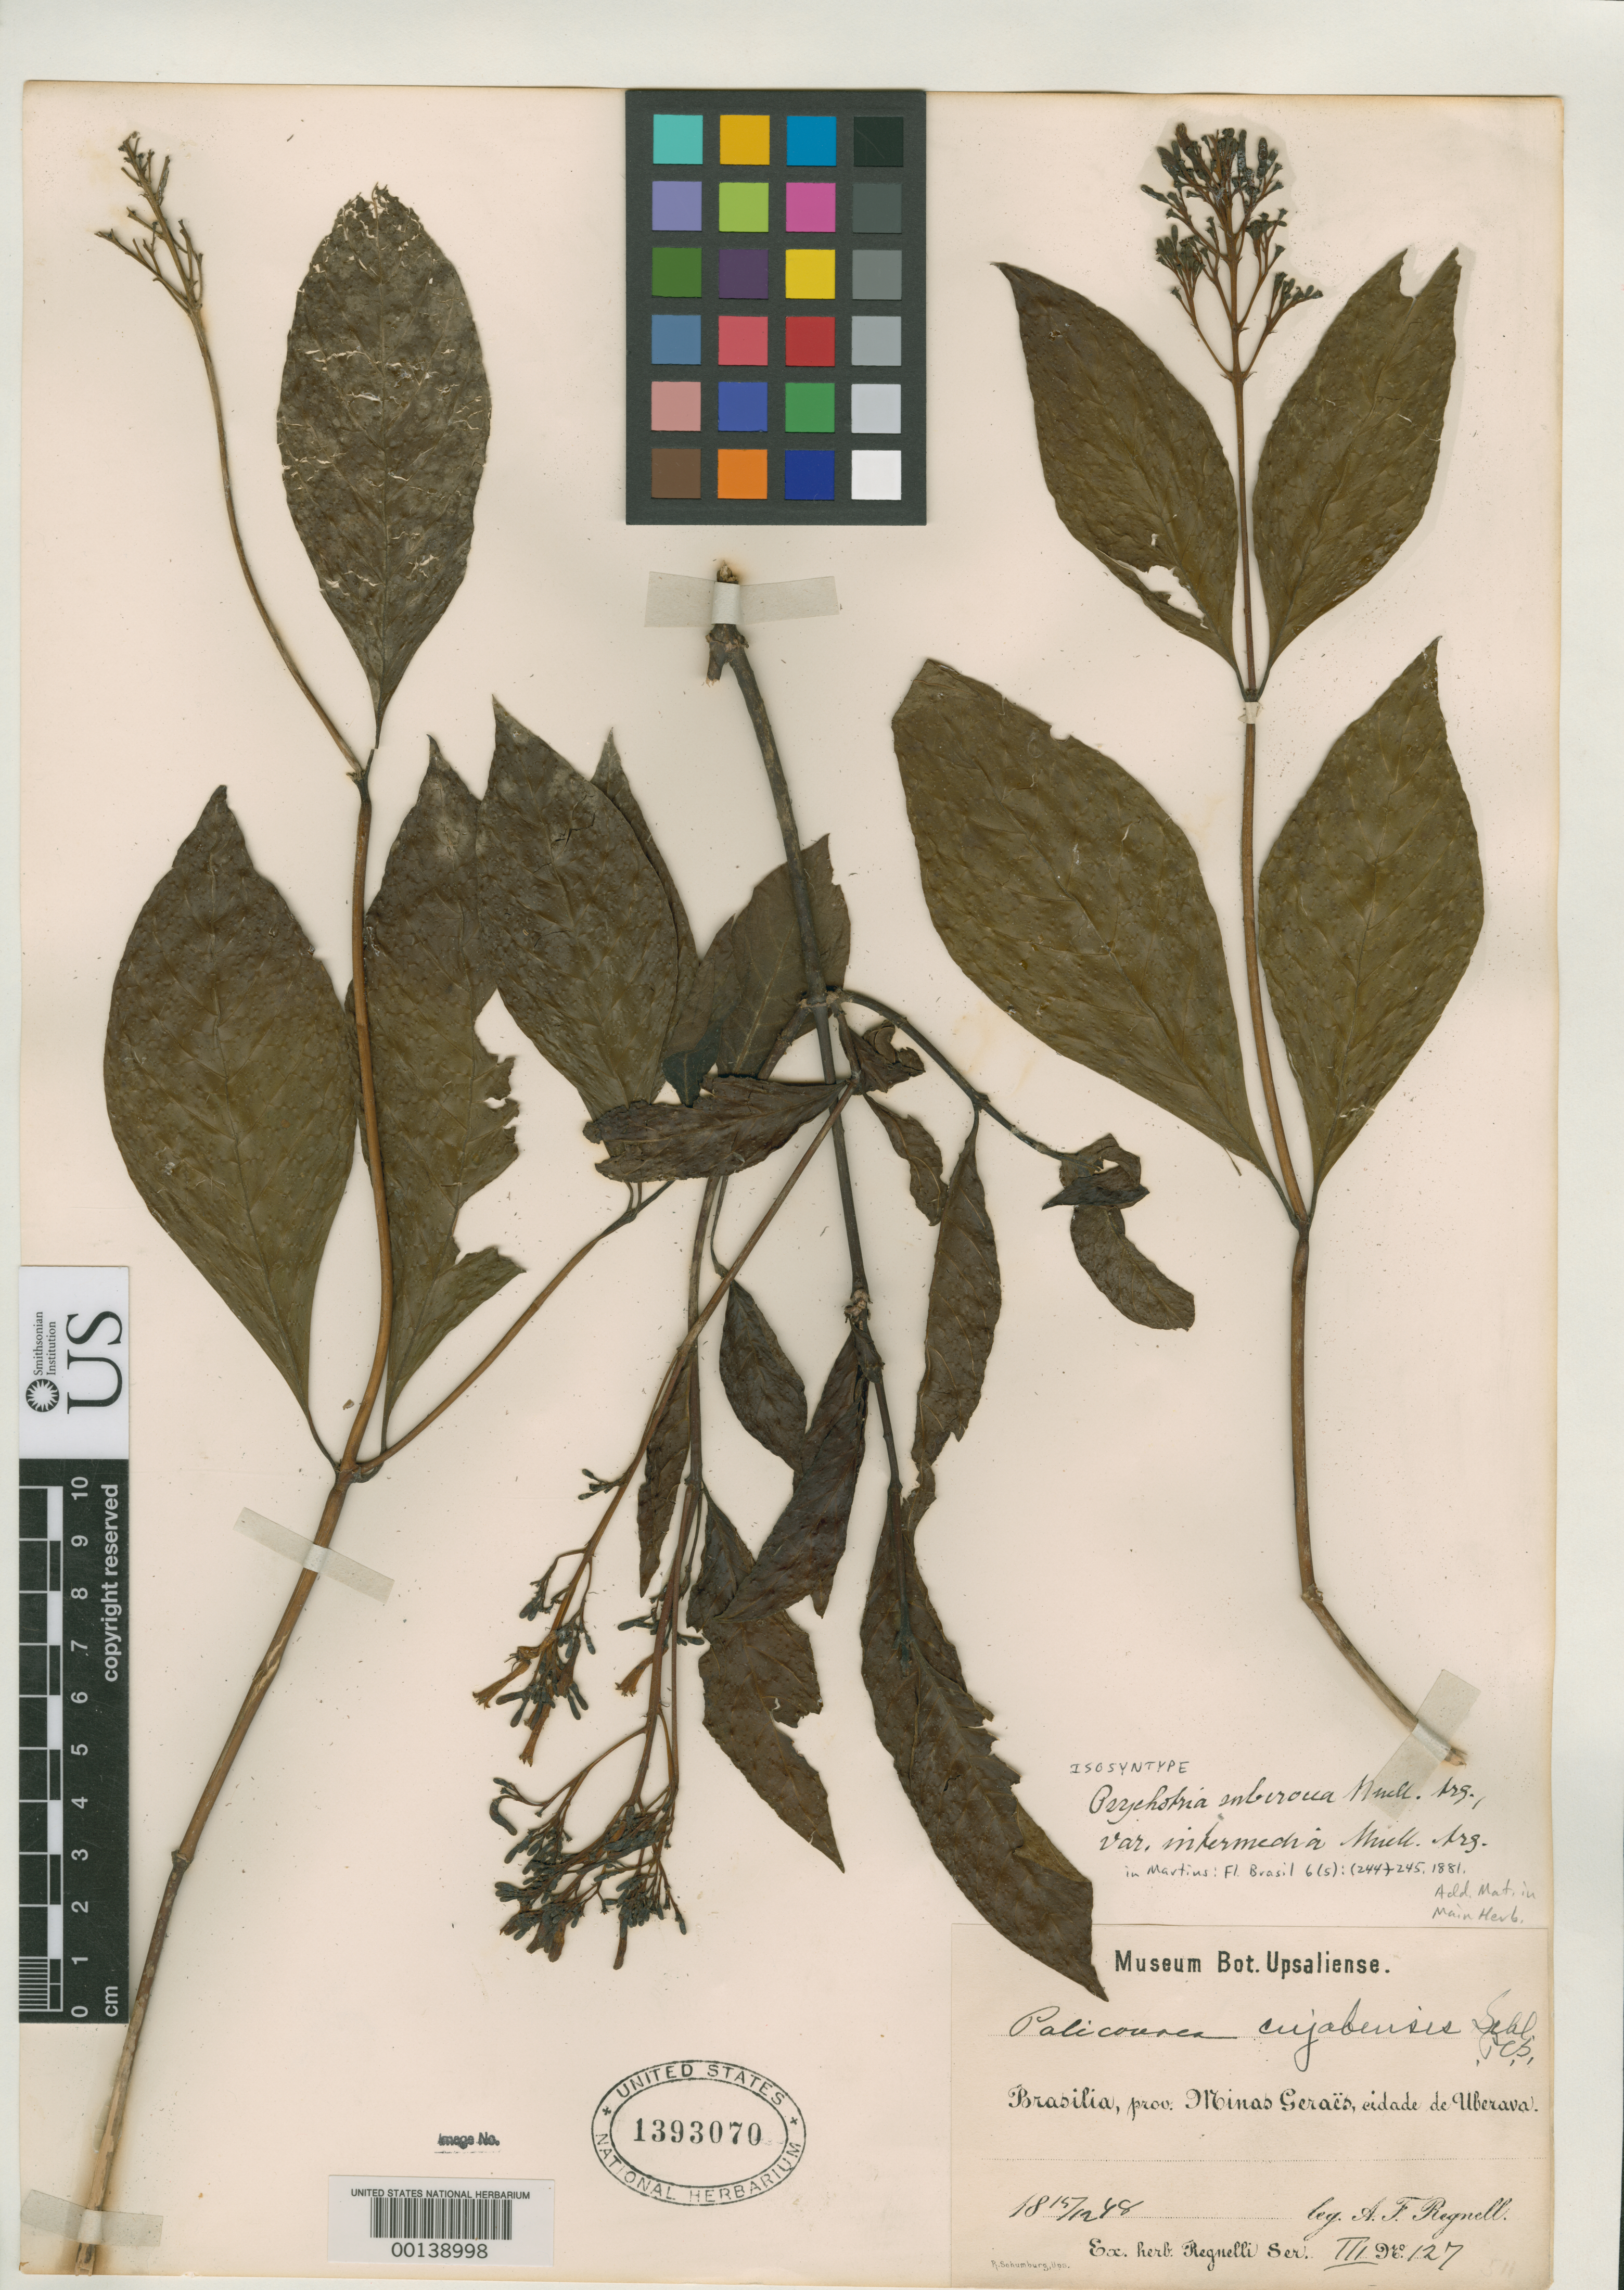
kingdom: Plantae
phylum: Tracheophyta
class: Magnoliopsida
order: Gentianales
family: Rubiaceae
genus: Psychotria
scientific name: Psychotria subcrocea var. intermedia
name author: Müll. Arg. in Mart.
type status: Isosyntype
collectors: A. F. Regnell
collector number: III 127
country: Brazil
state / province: Minas Gerais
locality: Uberava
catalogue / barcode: US 1393070